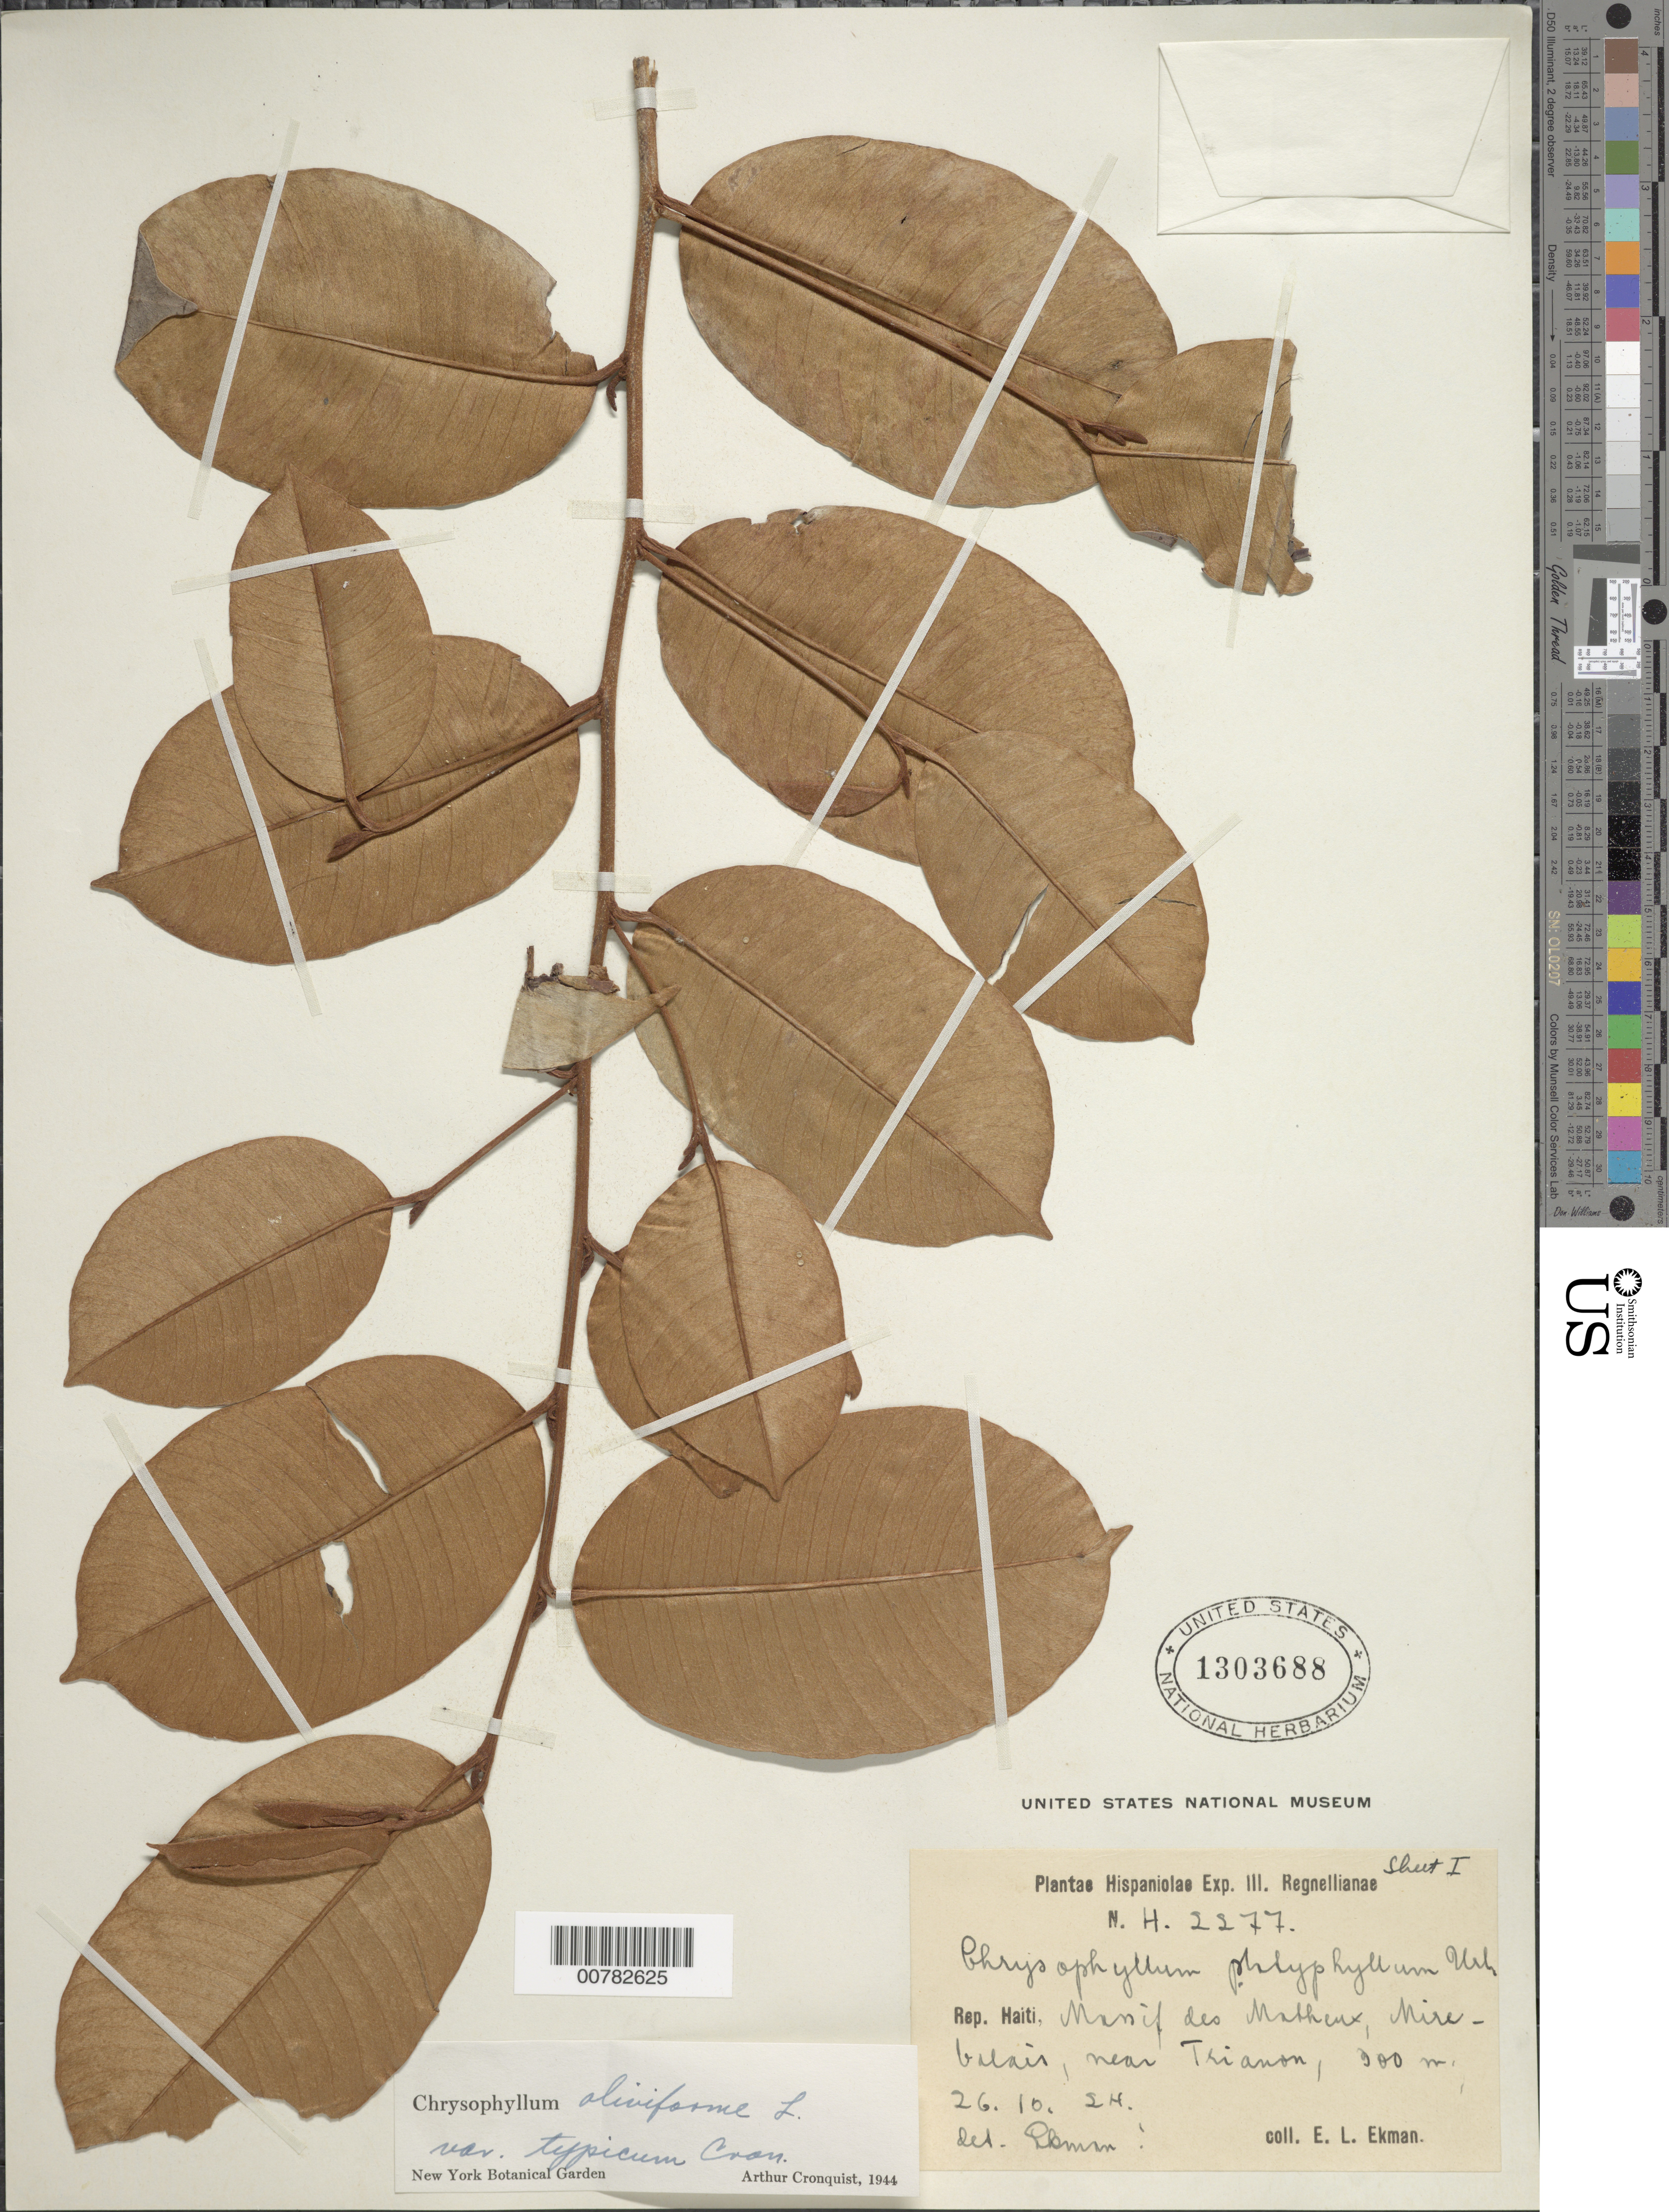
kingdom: Plantae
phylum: Tracheophyta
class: Magnoliopsida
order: Ericales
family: Sapotaceae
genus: Chrysophyllum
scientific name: Chrysophyllum oliviforme subsp. oliviforme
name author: L.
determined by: Cronquist, A. J.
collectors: E. L. Ekman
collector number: H 2277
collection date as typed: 26 Oct 1924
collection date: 1924-10-26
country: Haiti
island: Hispaniola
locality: Massif des Matheux, Mirebalais, near Trianon.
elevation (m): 300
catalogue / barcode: US 1303688